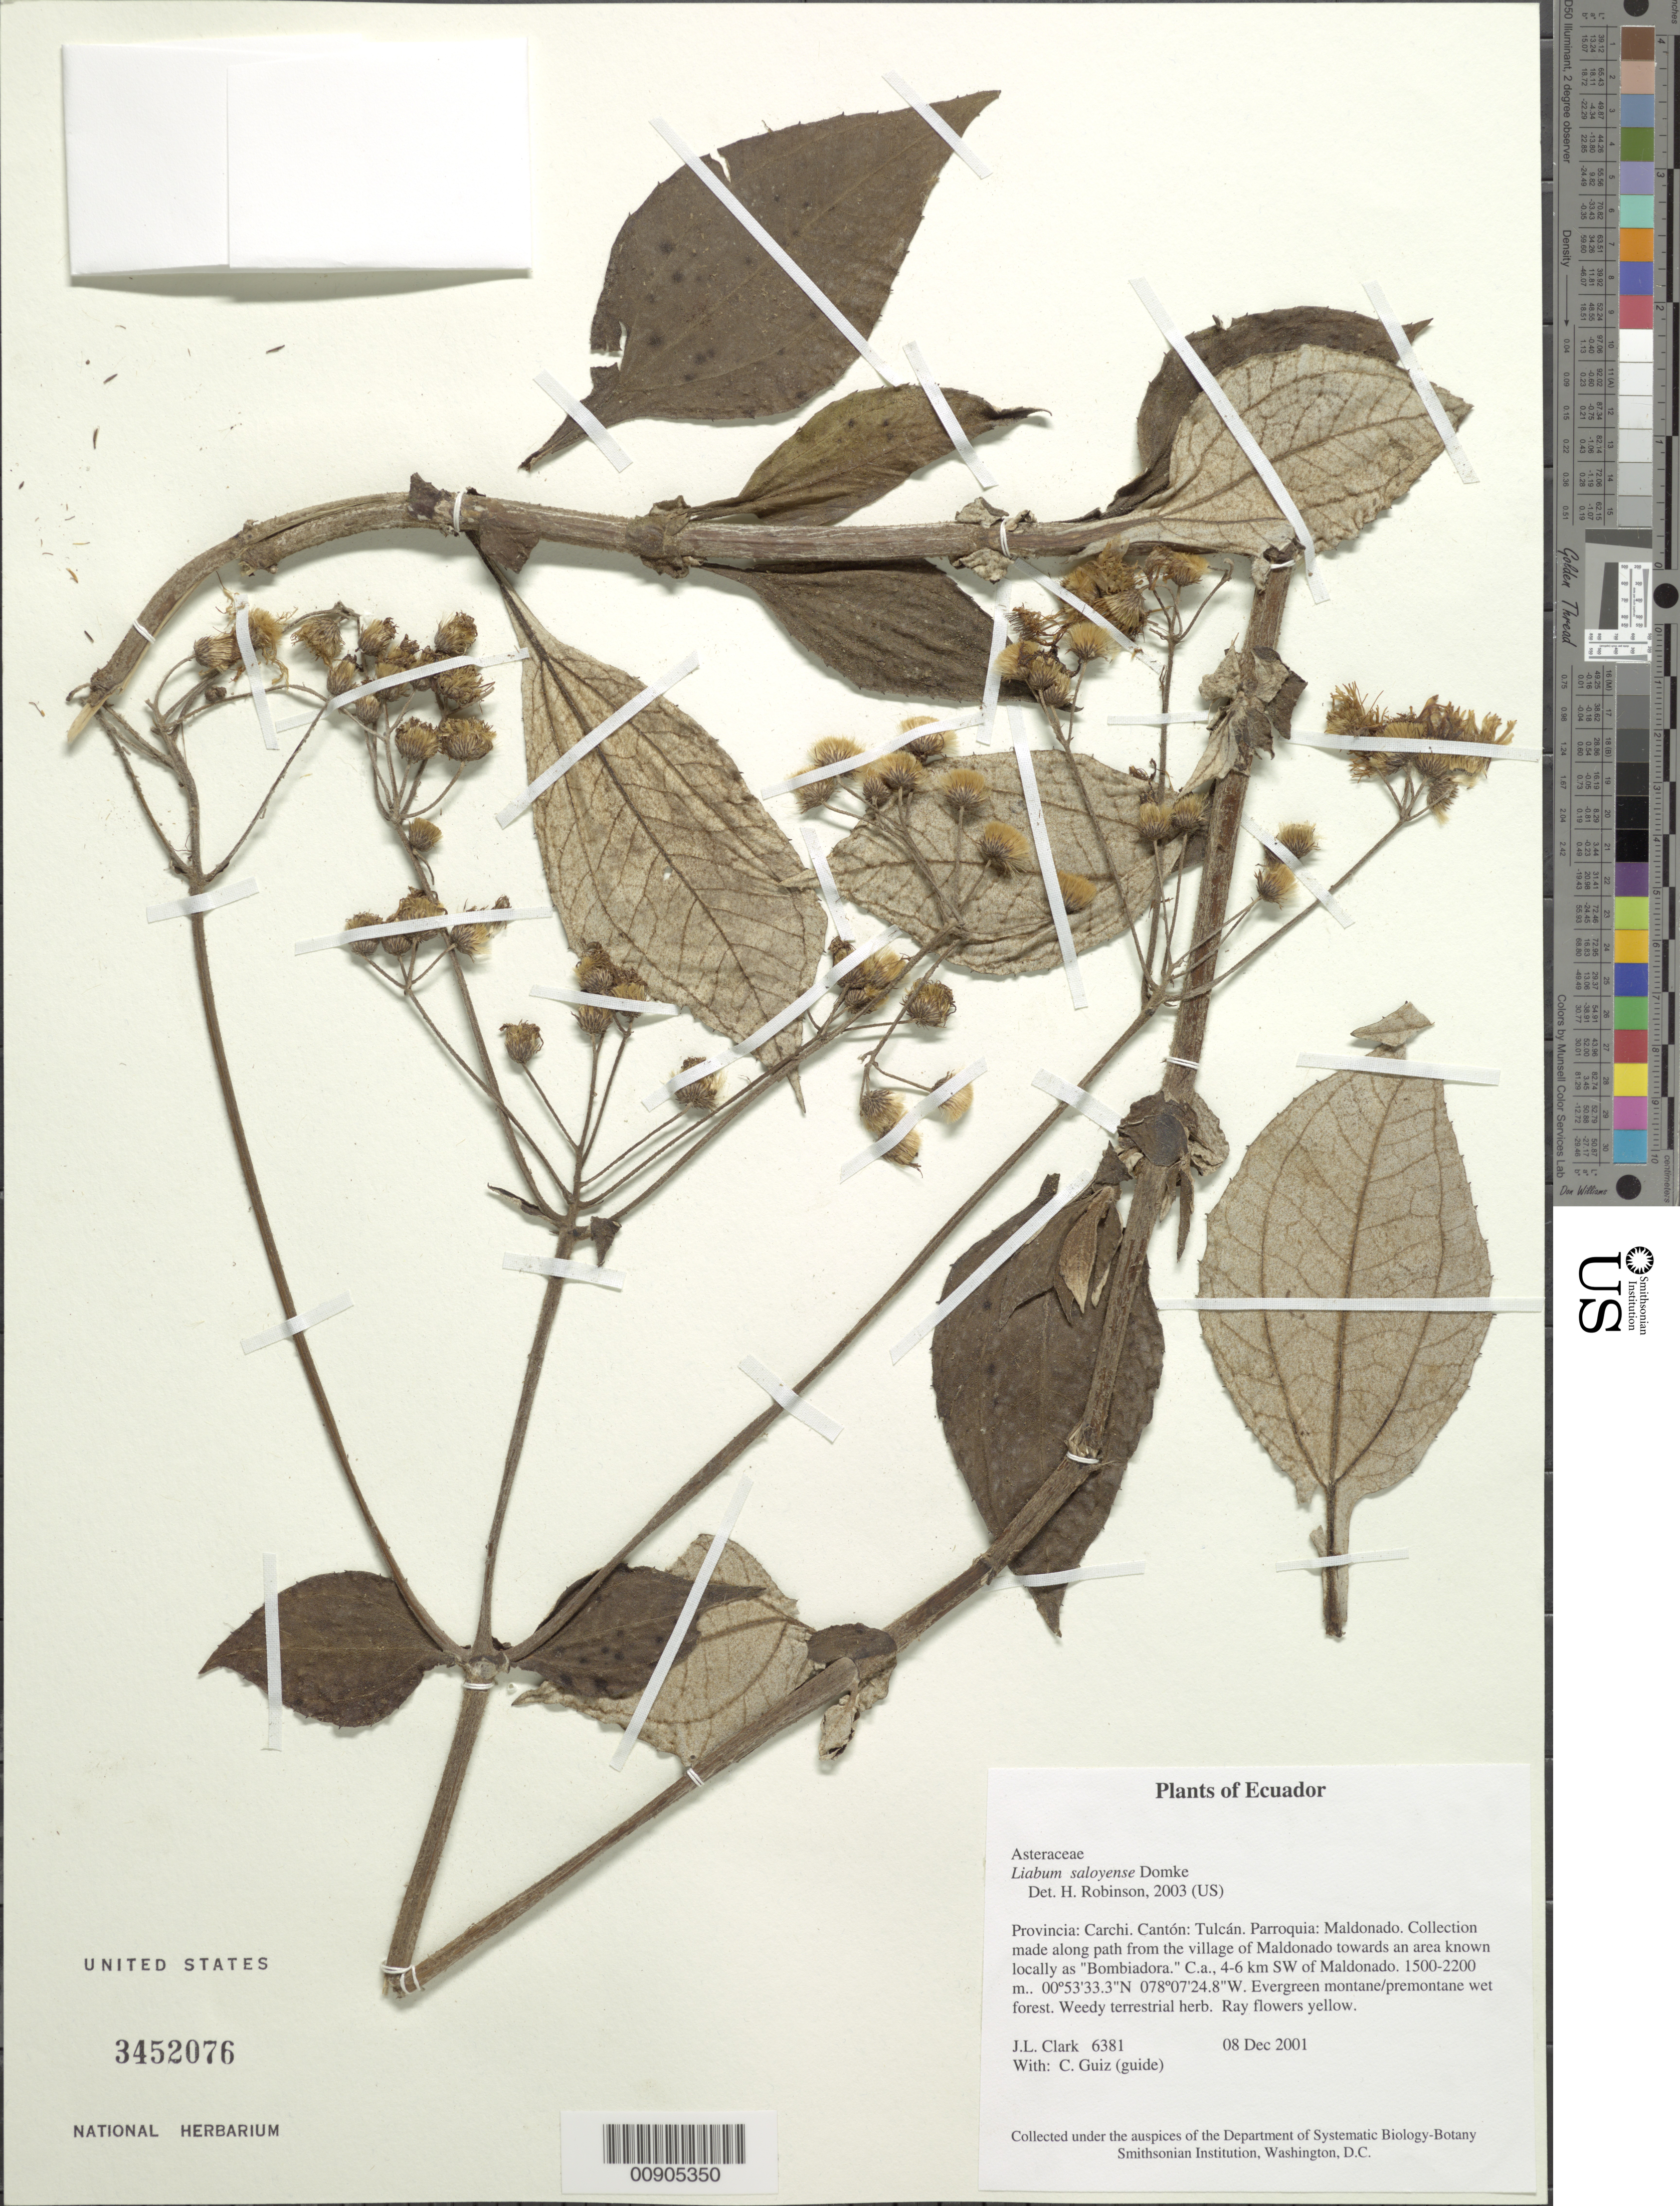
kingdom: Plantae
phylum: Tracheophyta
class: Magnoliopsida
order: Asterales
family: Asteraceae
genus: Liabum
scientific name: Liabum saloyense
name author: Domke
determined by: Robinson, Harold E., (US)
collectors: J. L. Clark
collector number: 6381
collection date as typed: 8 December 2001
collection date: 2001-12-08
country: Ecuador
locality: Prov. Carchi, Cantón Tulcán, Parroquia: Maldonado, ca. 4-6 km SW of Maldonado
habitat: Evergreen montane/premontane wet forest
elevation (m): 1500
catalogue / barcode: US 3452076